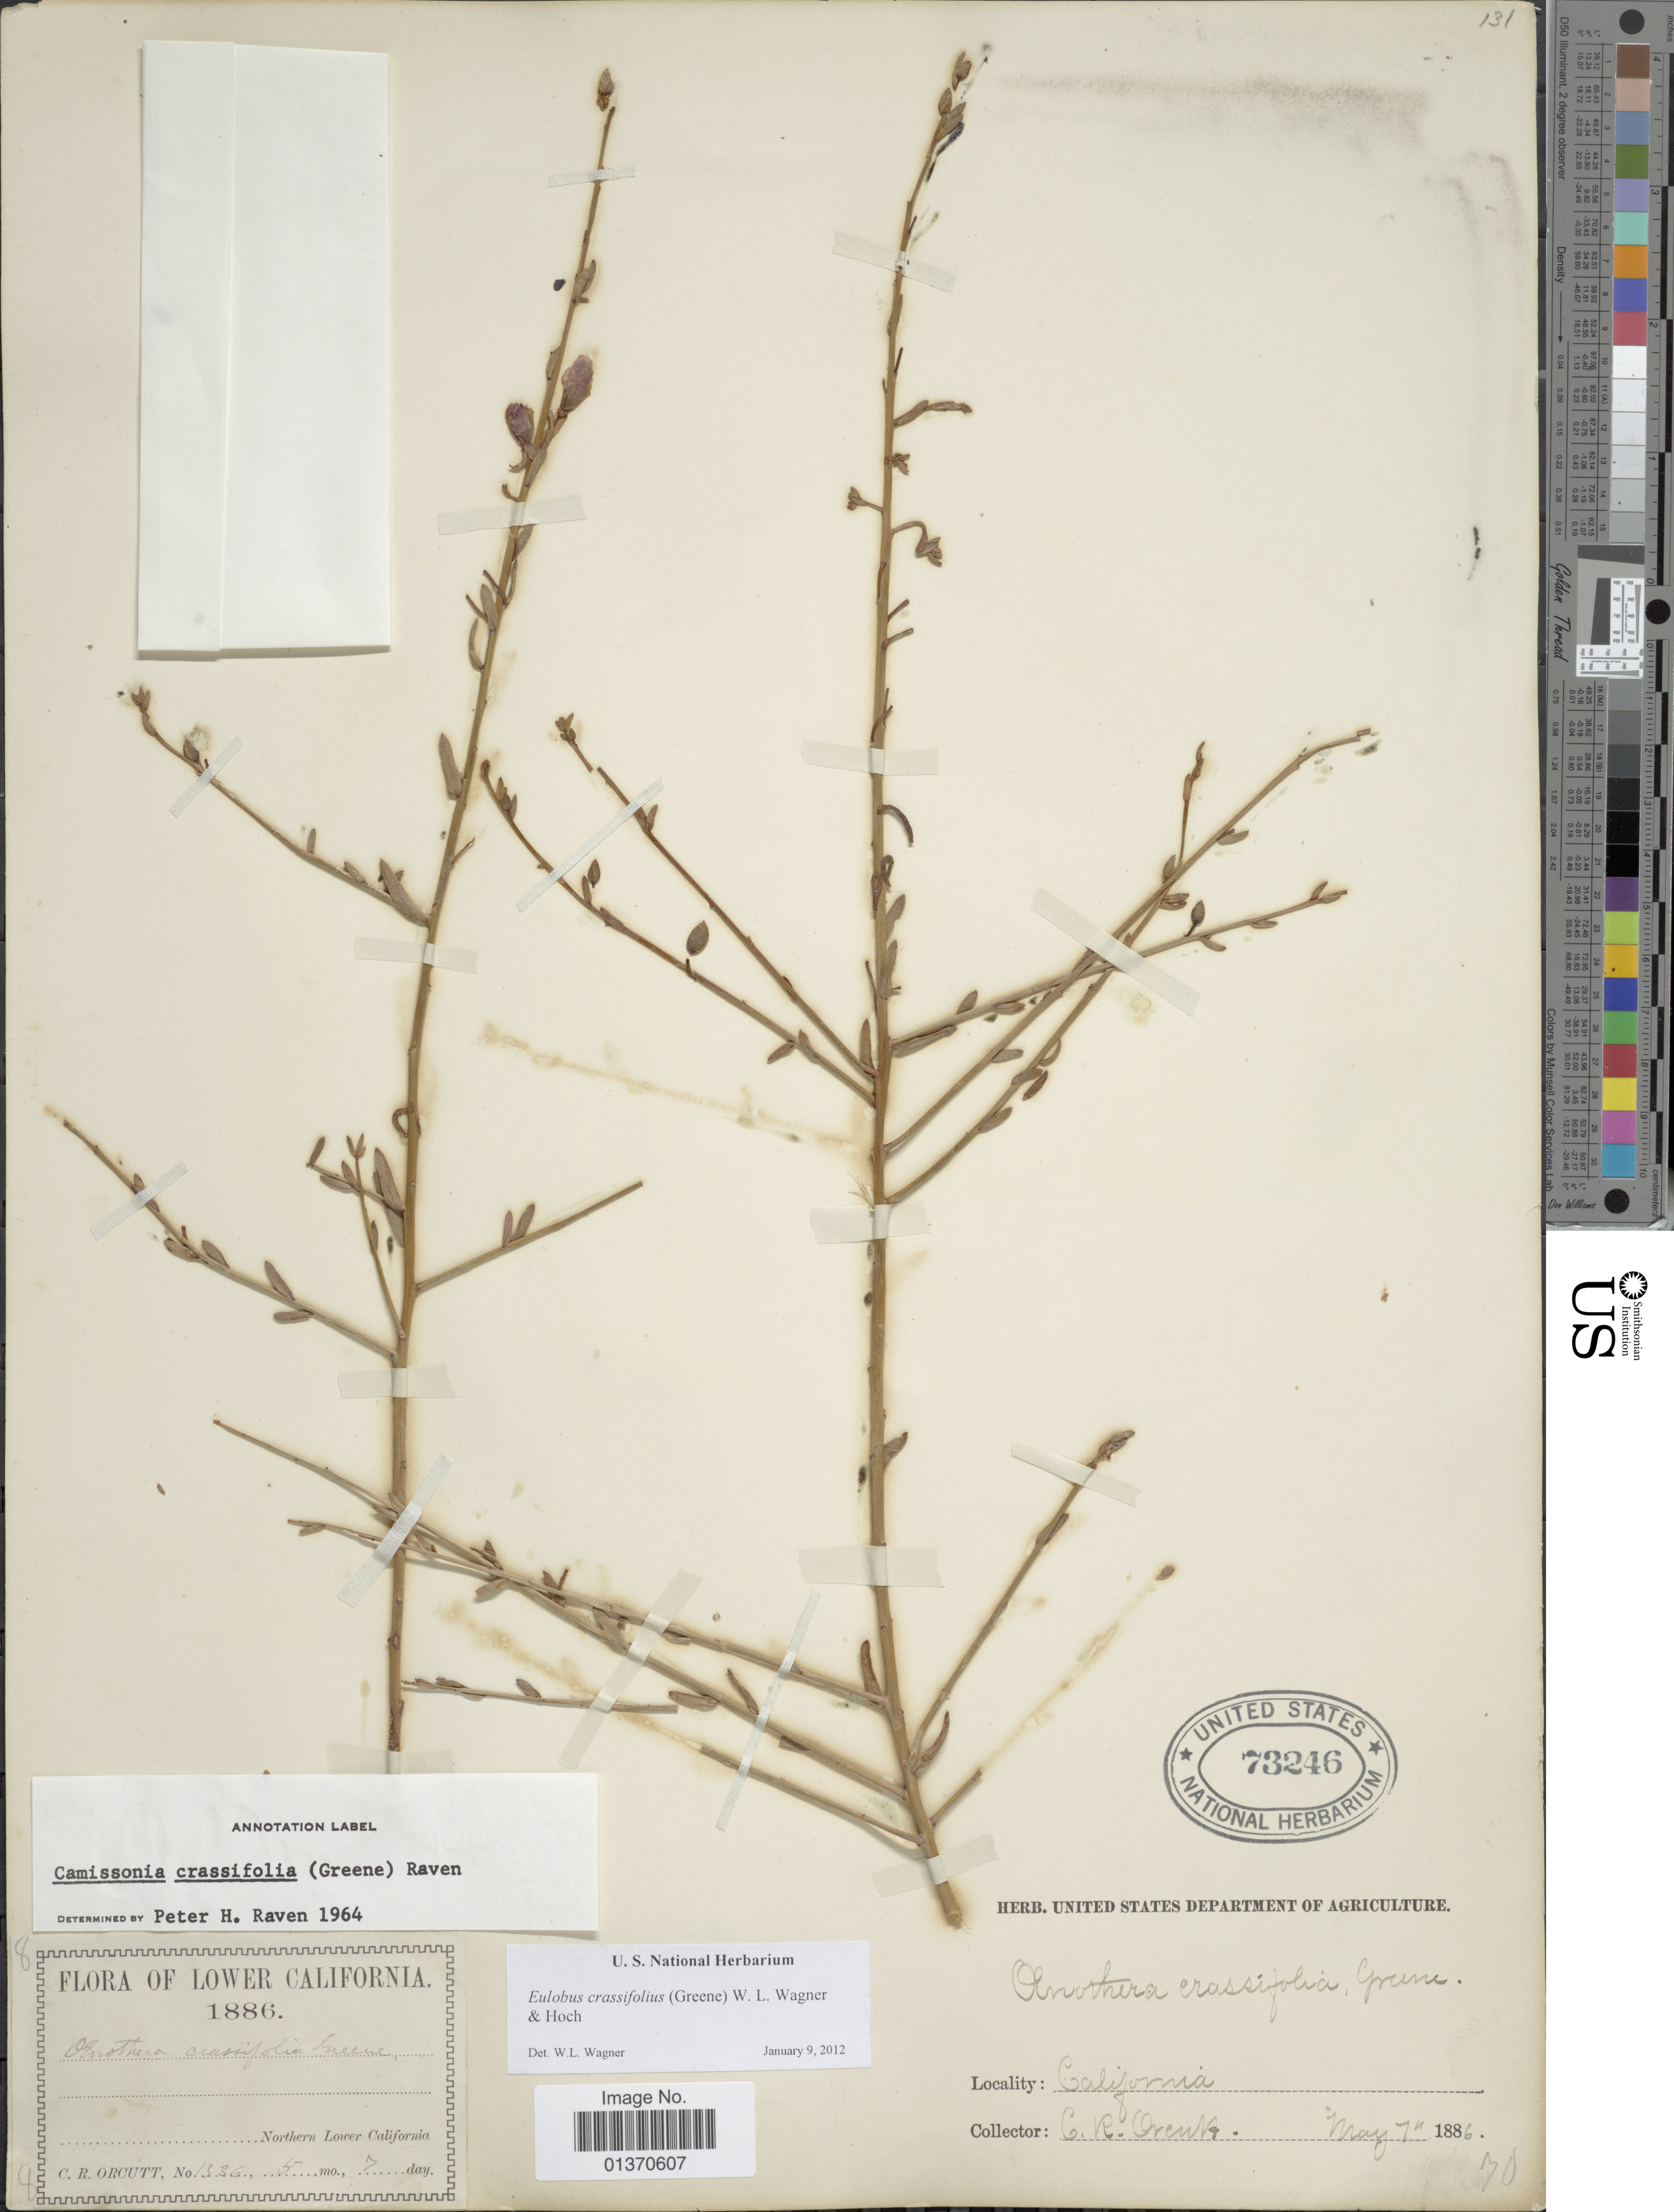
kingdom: Plantae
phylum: Tracheophyta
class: Magnoliopsida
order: Myrtales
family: Onagraceae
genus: Eulobus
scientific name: Eulobus crassifolius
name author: (Greene) W.L. Wagner & Hoch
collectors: C. R. Orcutt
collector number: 1336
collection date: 1886-05-07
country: Mexico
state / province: Baja California Norte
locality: Northern Lower California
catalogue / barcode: US 73246